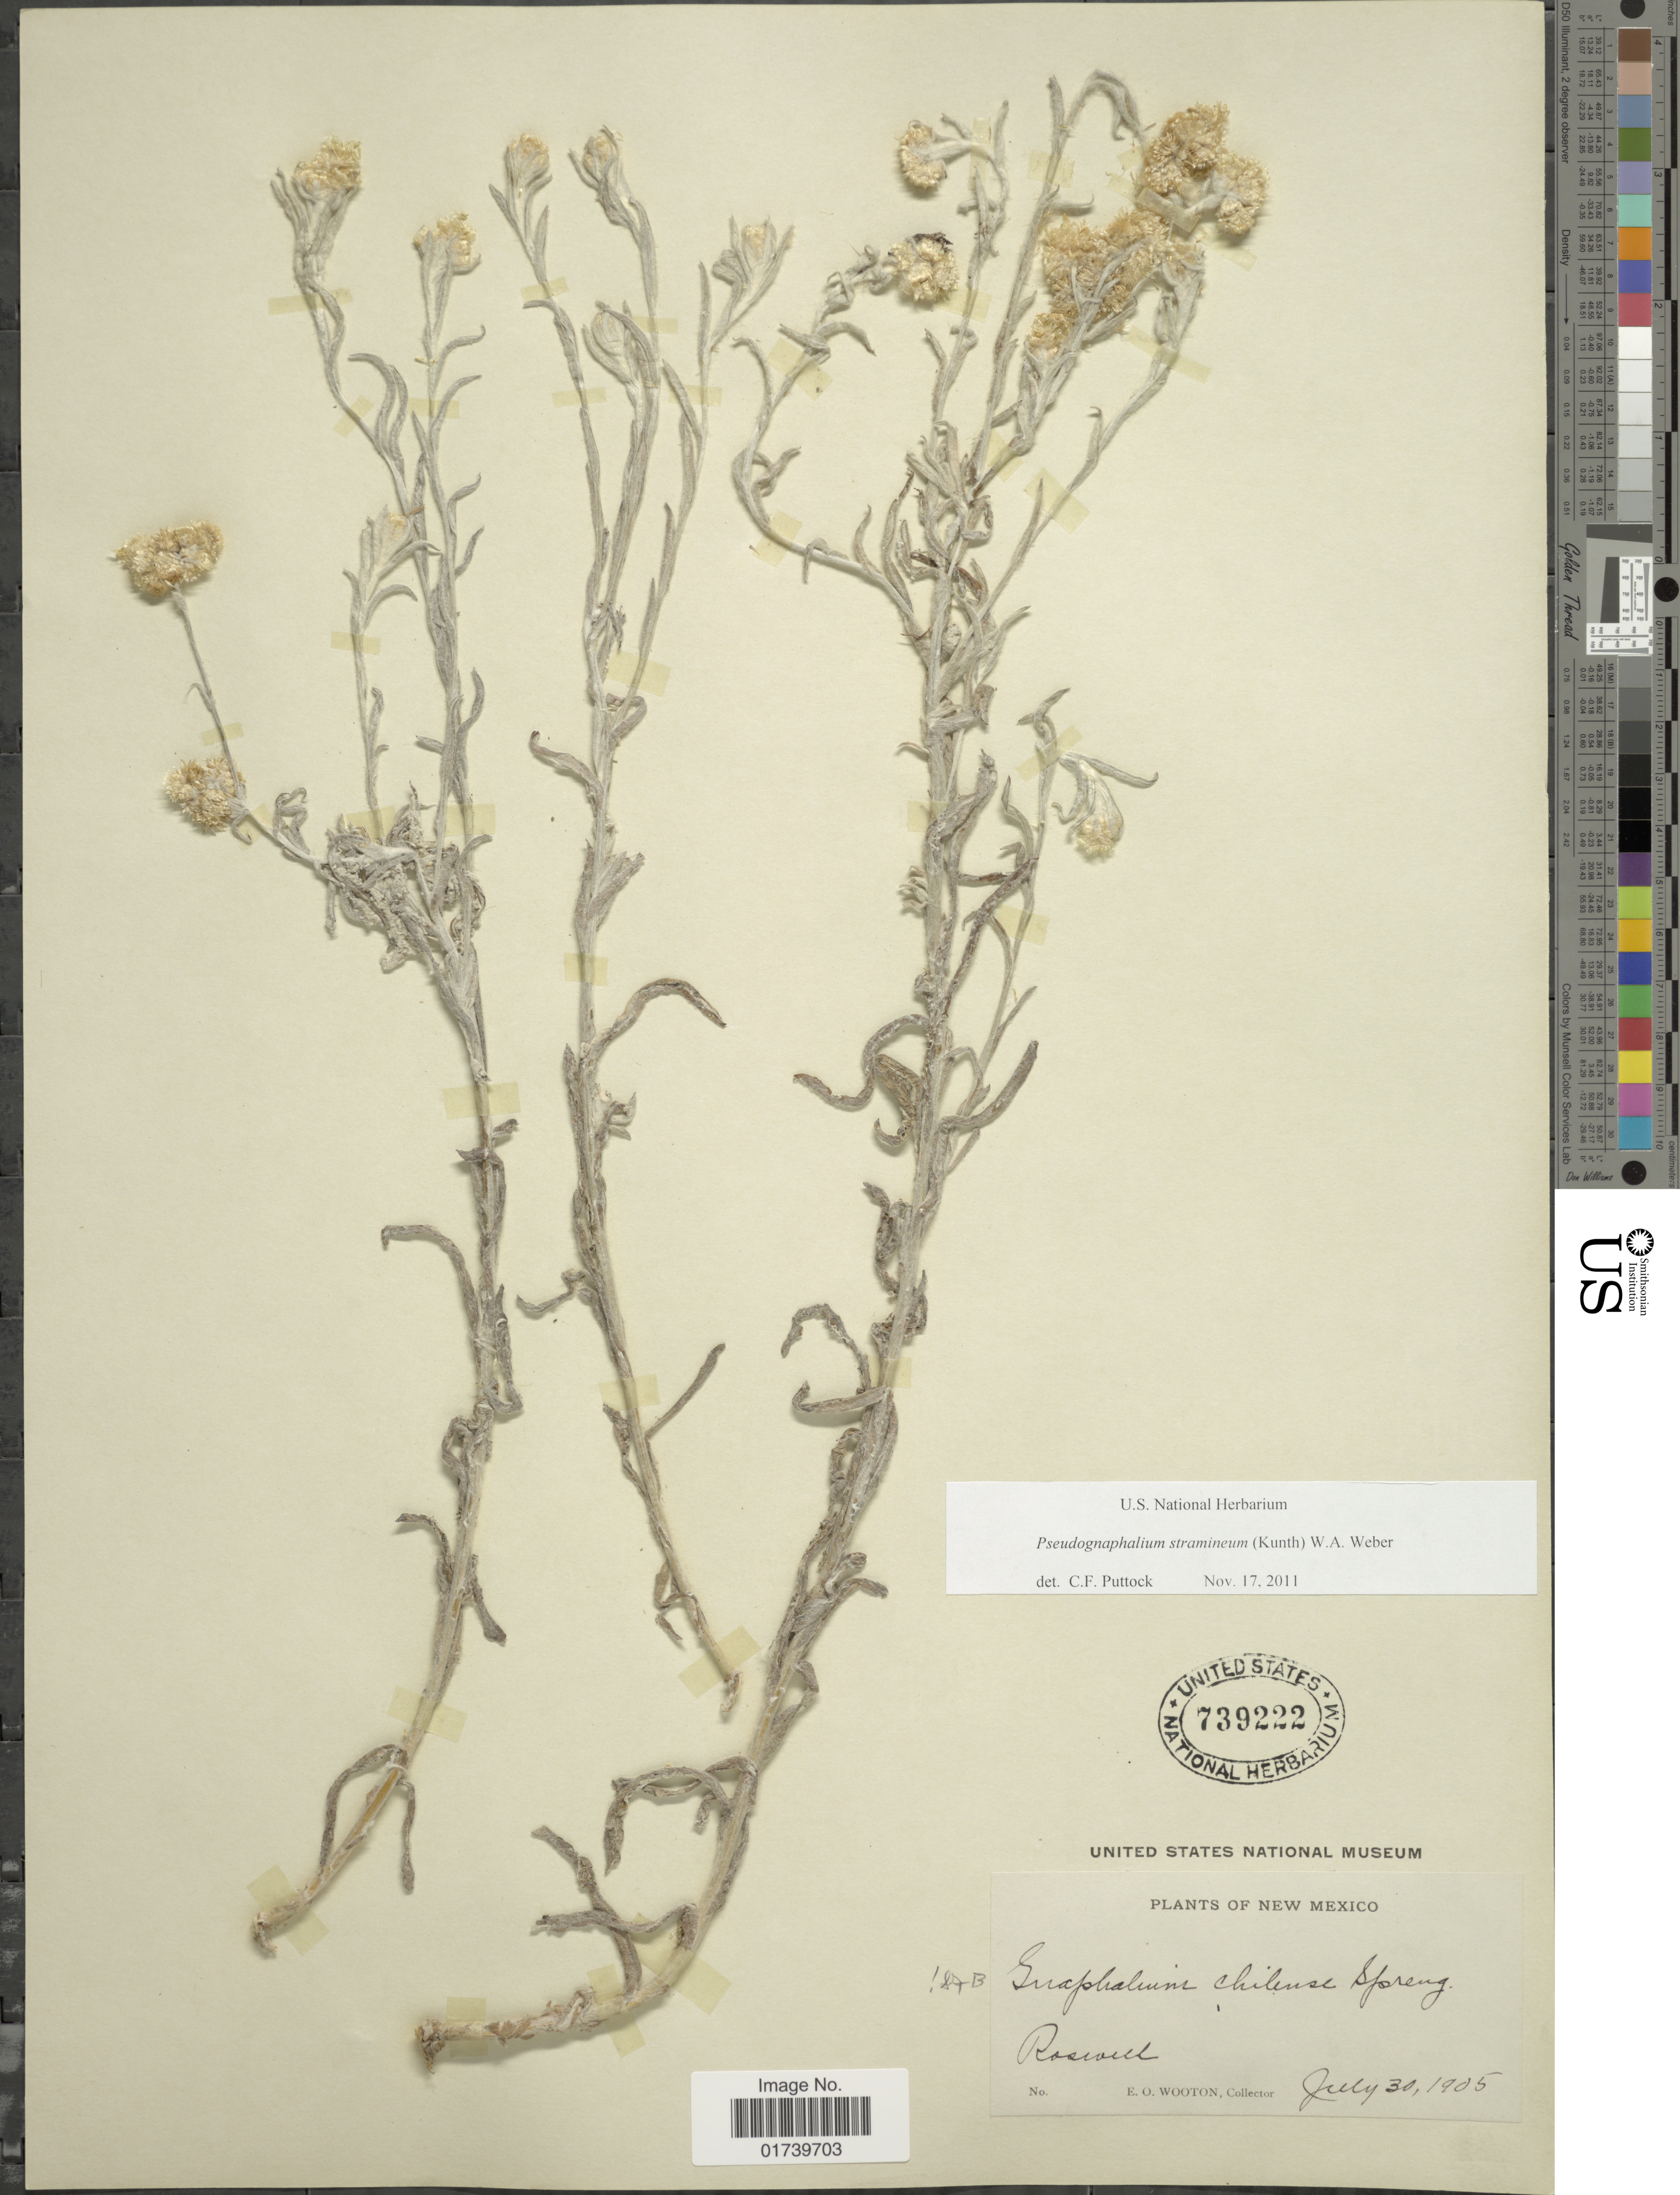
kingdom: Plantae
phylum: Tracheophyta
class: Magnoliopsida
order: Asterales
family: Asteraceae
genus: Pseudognaphalium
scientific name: Pseudognaphalium stramineum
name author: (Kunth) Anderb.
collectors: E. O. Wooton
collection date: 1905-07-30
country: United States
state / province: New Mexico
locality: Roswell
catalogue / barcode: US 739222